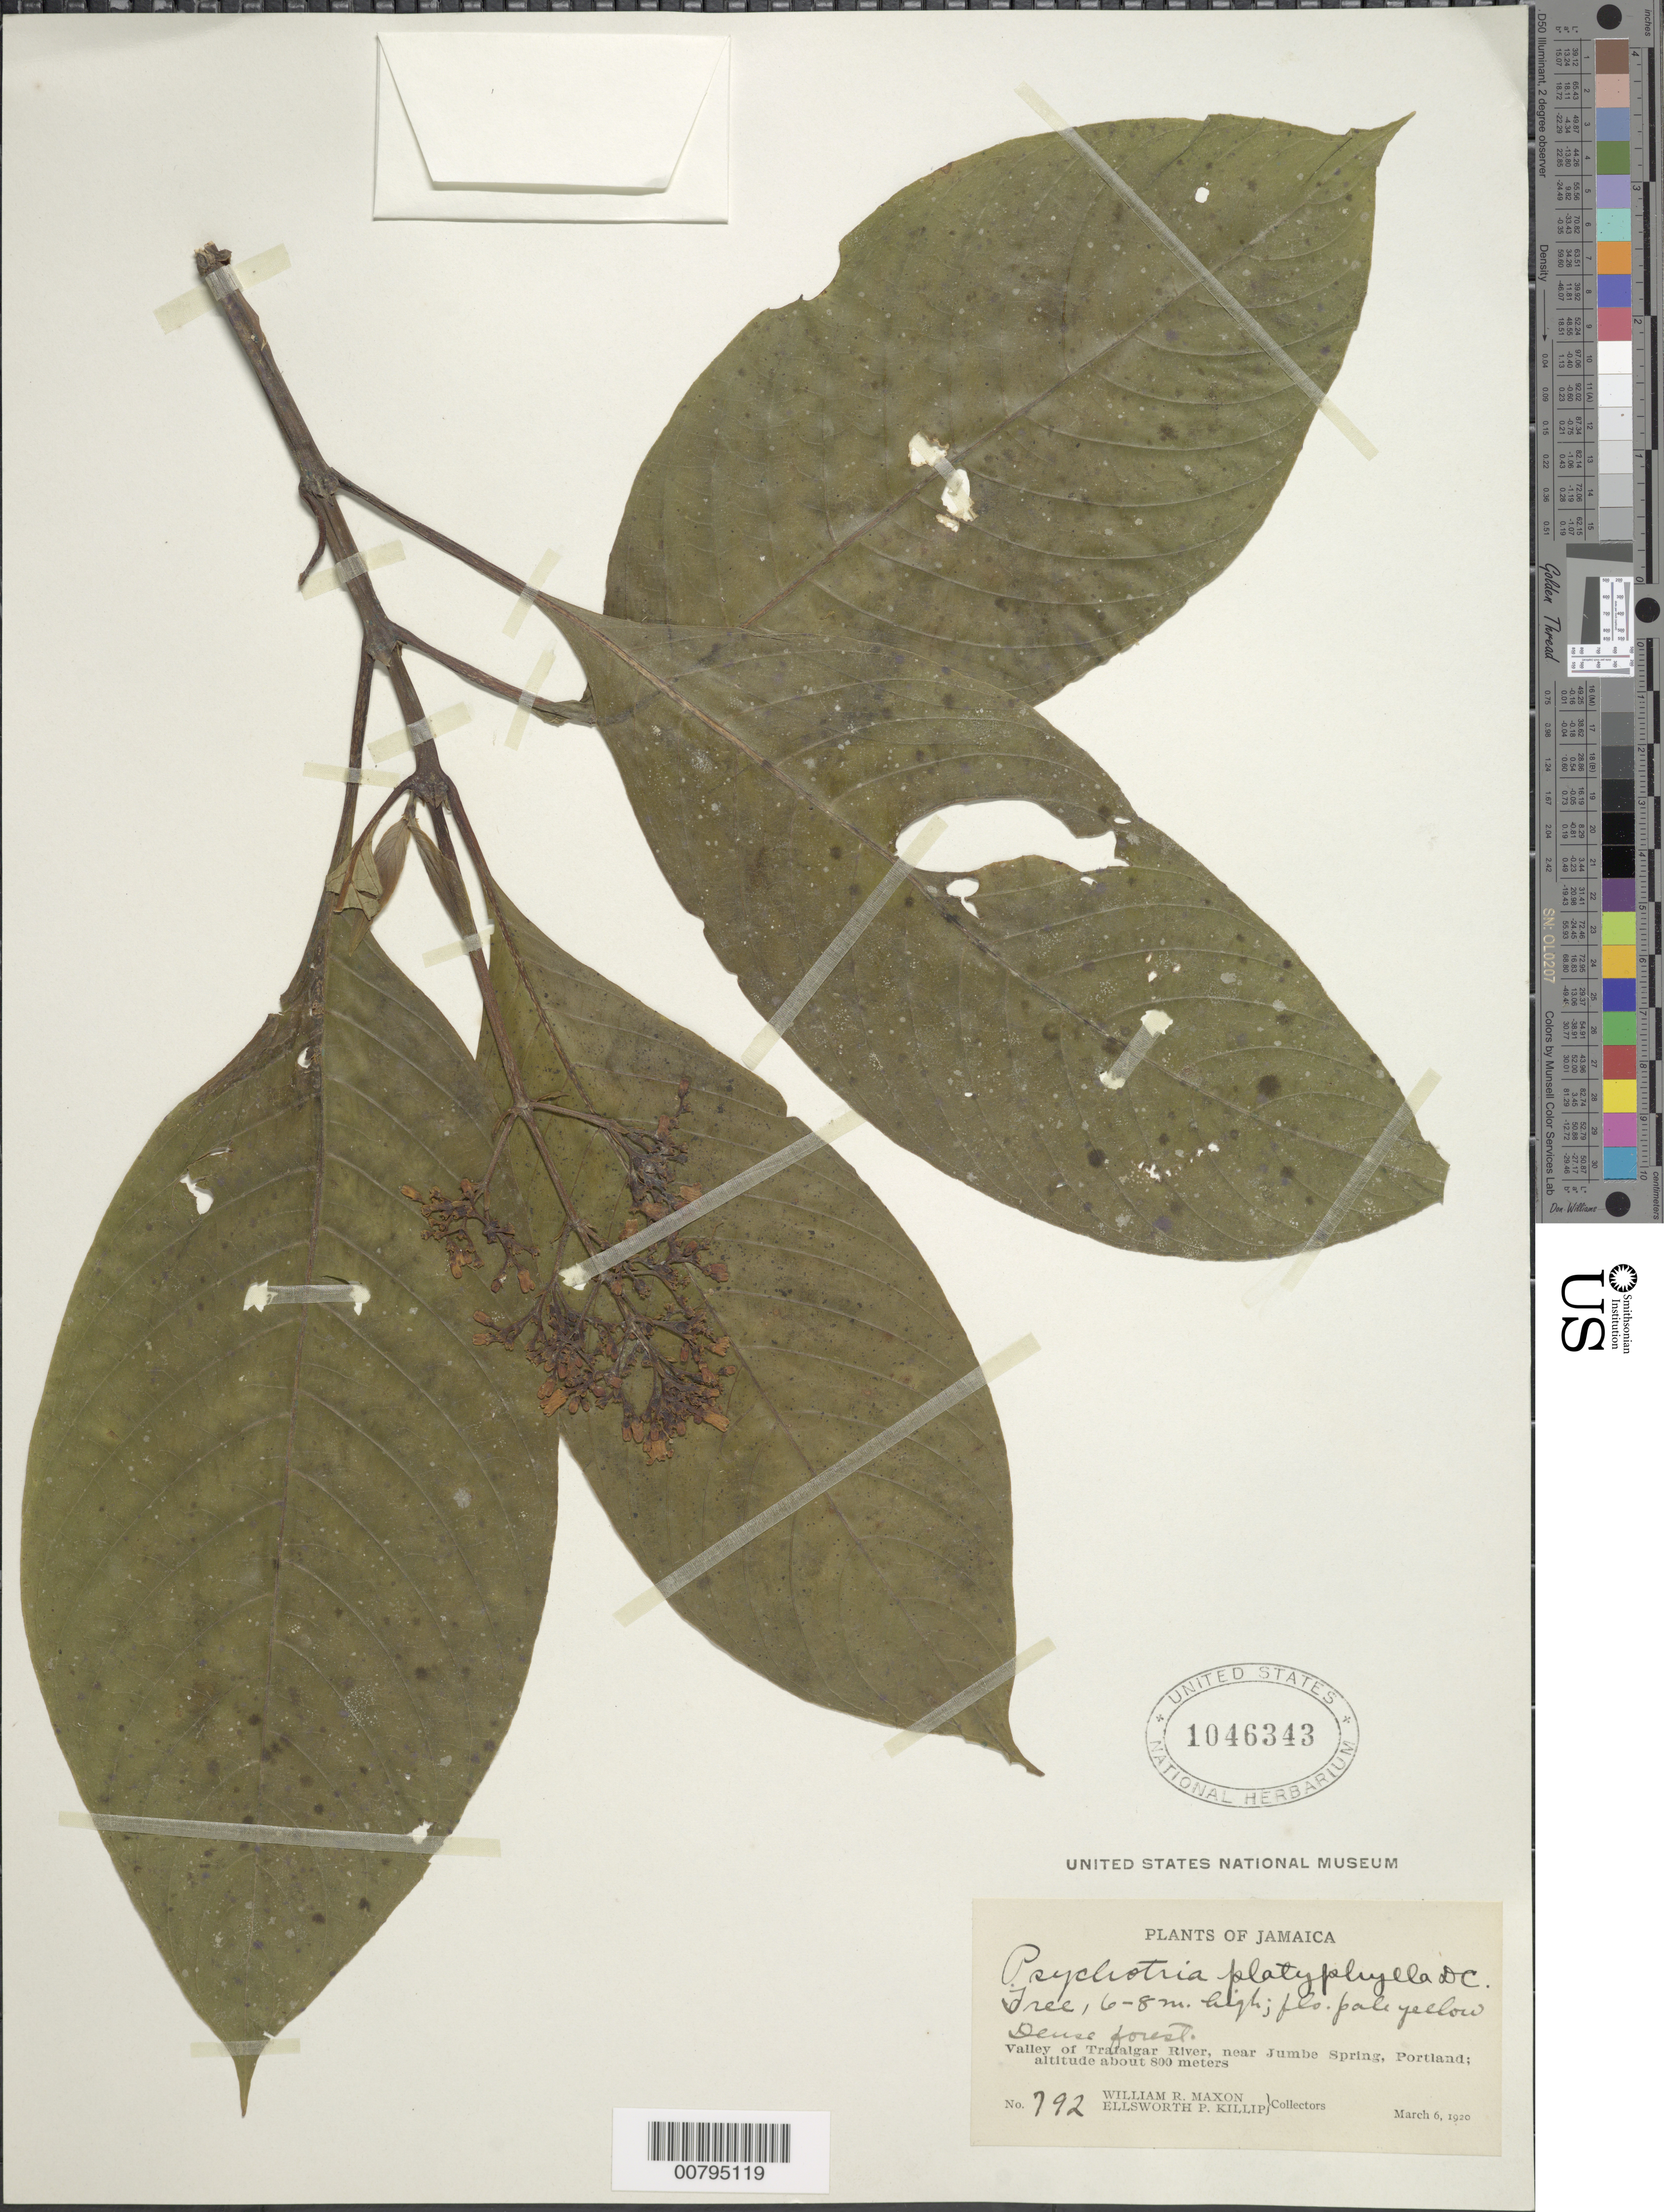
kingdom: Plantae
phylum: Tracheophyta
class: Magnoliopsida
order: Gentianales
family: Rubiaceae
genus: Psychotria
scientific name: Psychotria berteroana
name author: DC.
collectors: W. R. Maxon & E. P. Killip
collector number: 792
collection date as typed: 06 Mar 1920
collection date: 1920-03-06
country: Jamaica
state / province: Portland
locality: Valley of Trafalgar River, near Jumbe Spring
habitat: Dense forest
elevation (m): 800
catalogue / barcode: US 1046343